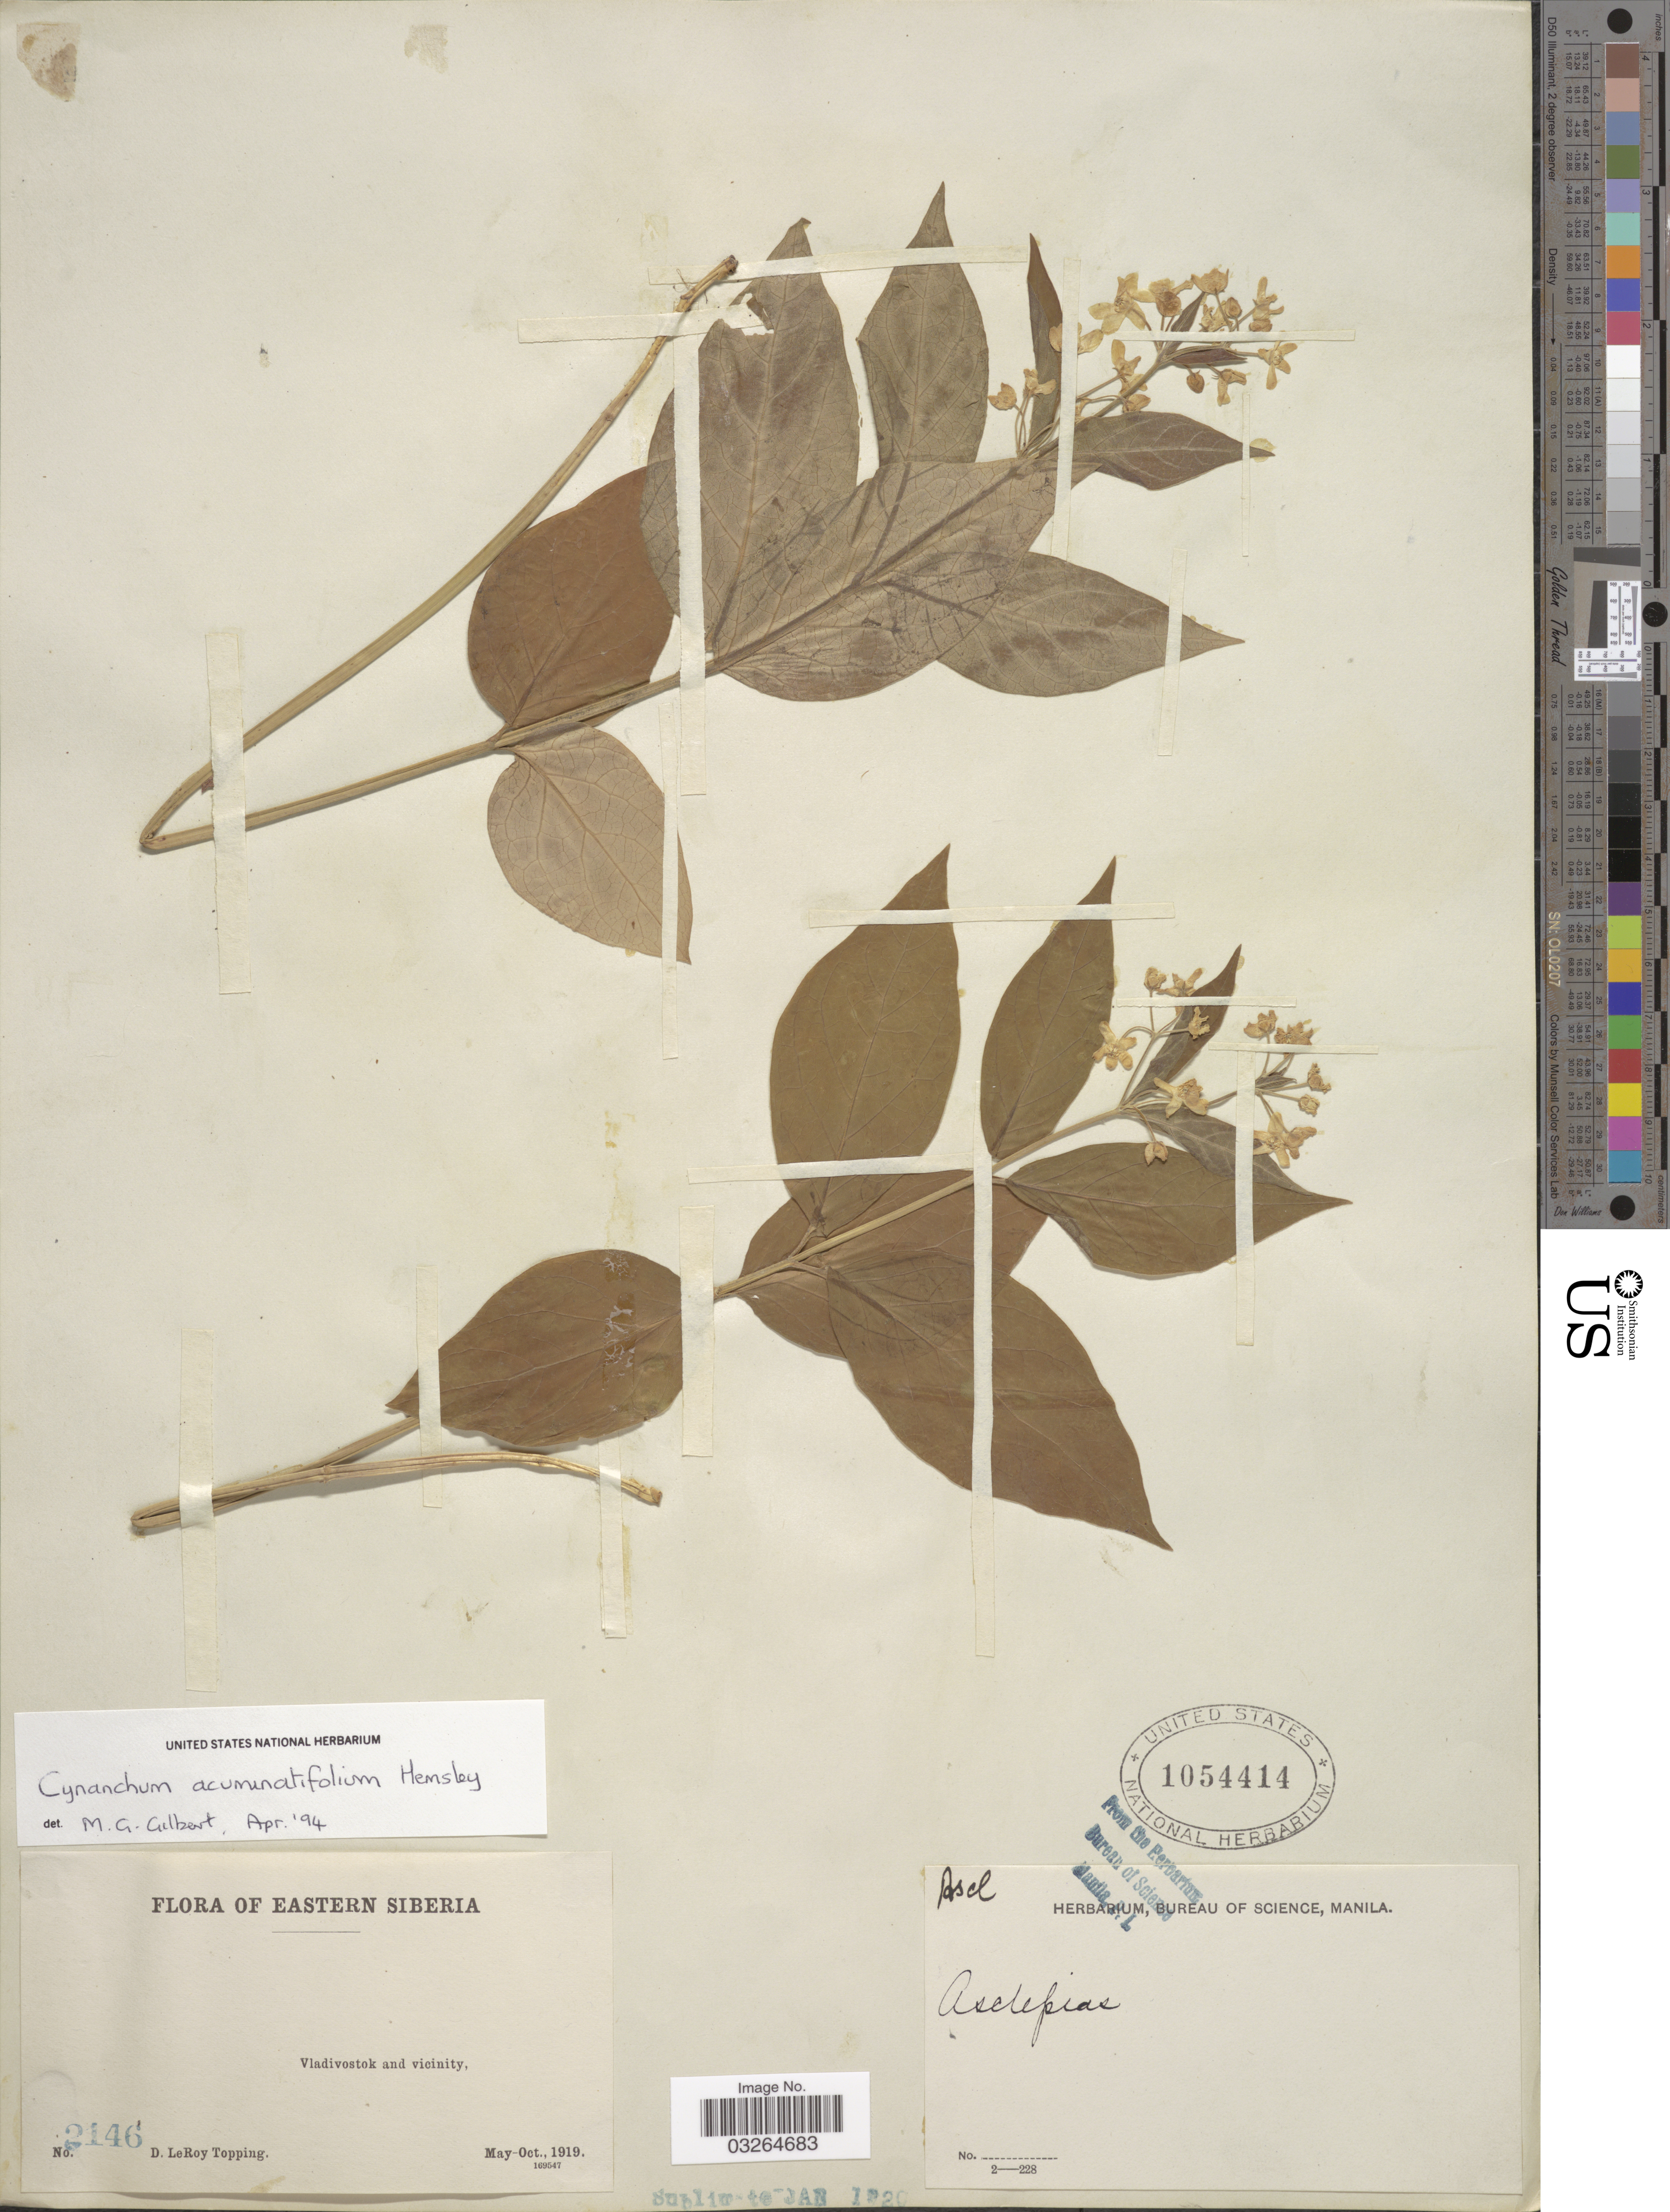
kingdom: Plantae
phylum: Tracheophyta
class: Magnoliopsida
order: Gentianales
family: Apocynaceae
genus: Cynanchum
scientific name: Cynanchum acuminatifolium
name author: (Decne.) Hemsl.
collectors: D. L. Topping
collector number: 2146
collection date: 1919-05/1919-10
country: Russian Federation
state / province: Primorsky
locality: Eastern Siberia. Vladivostok and vicinity.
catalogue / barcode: US 1054414